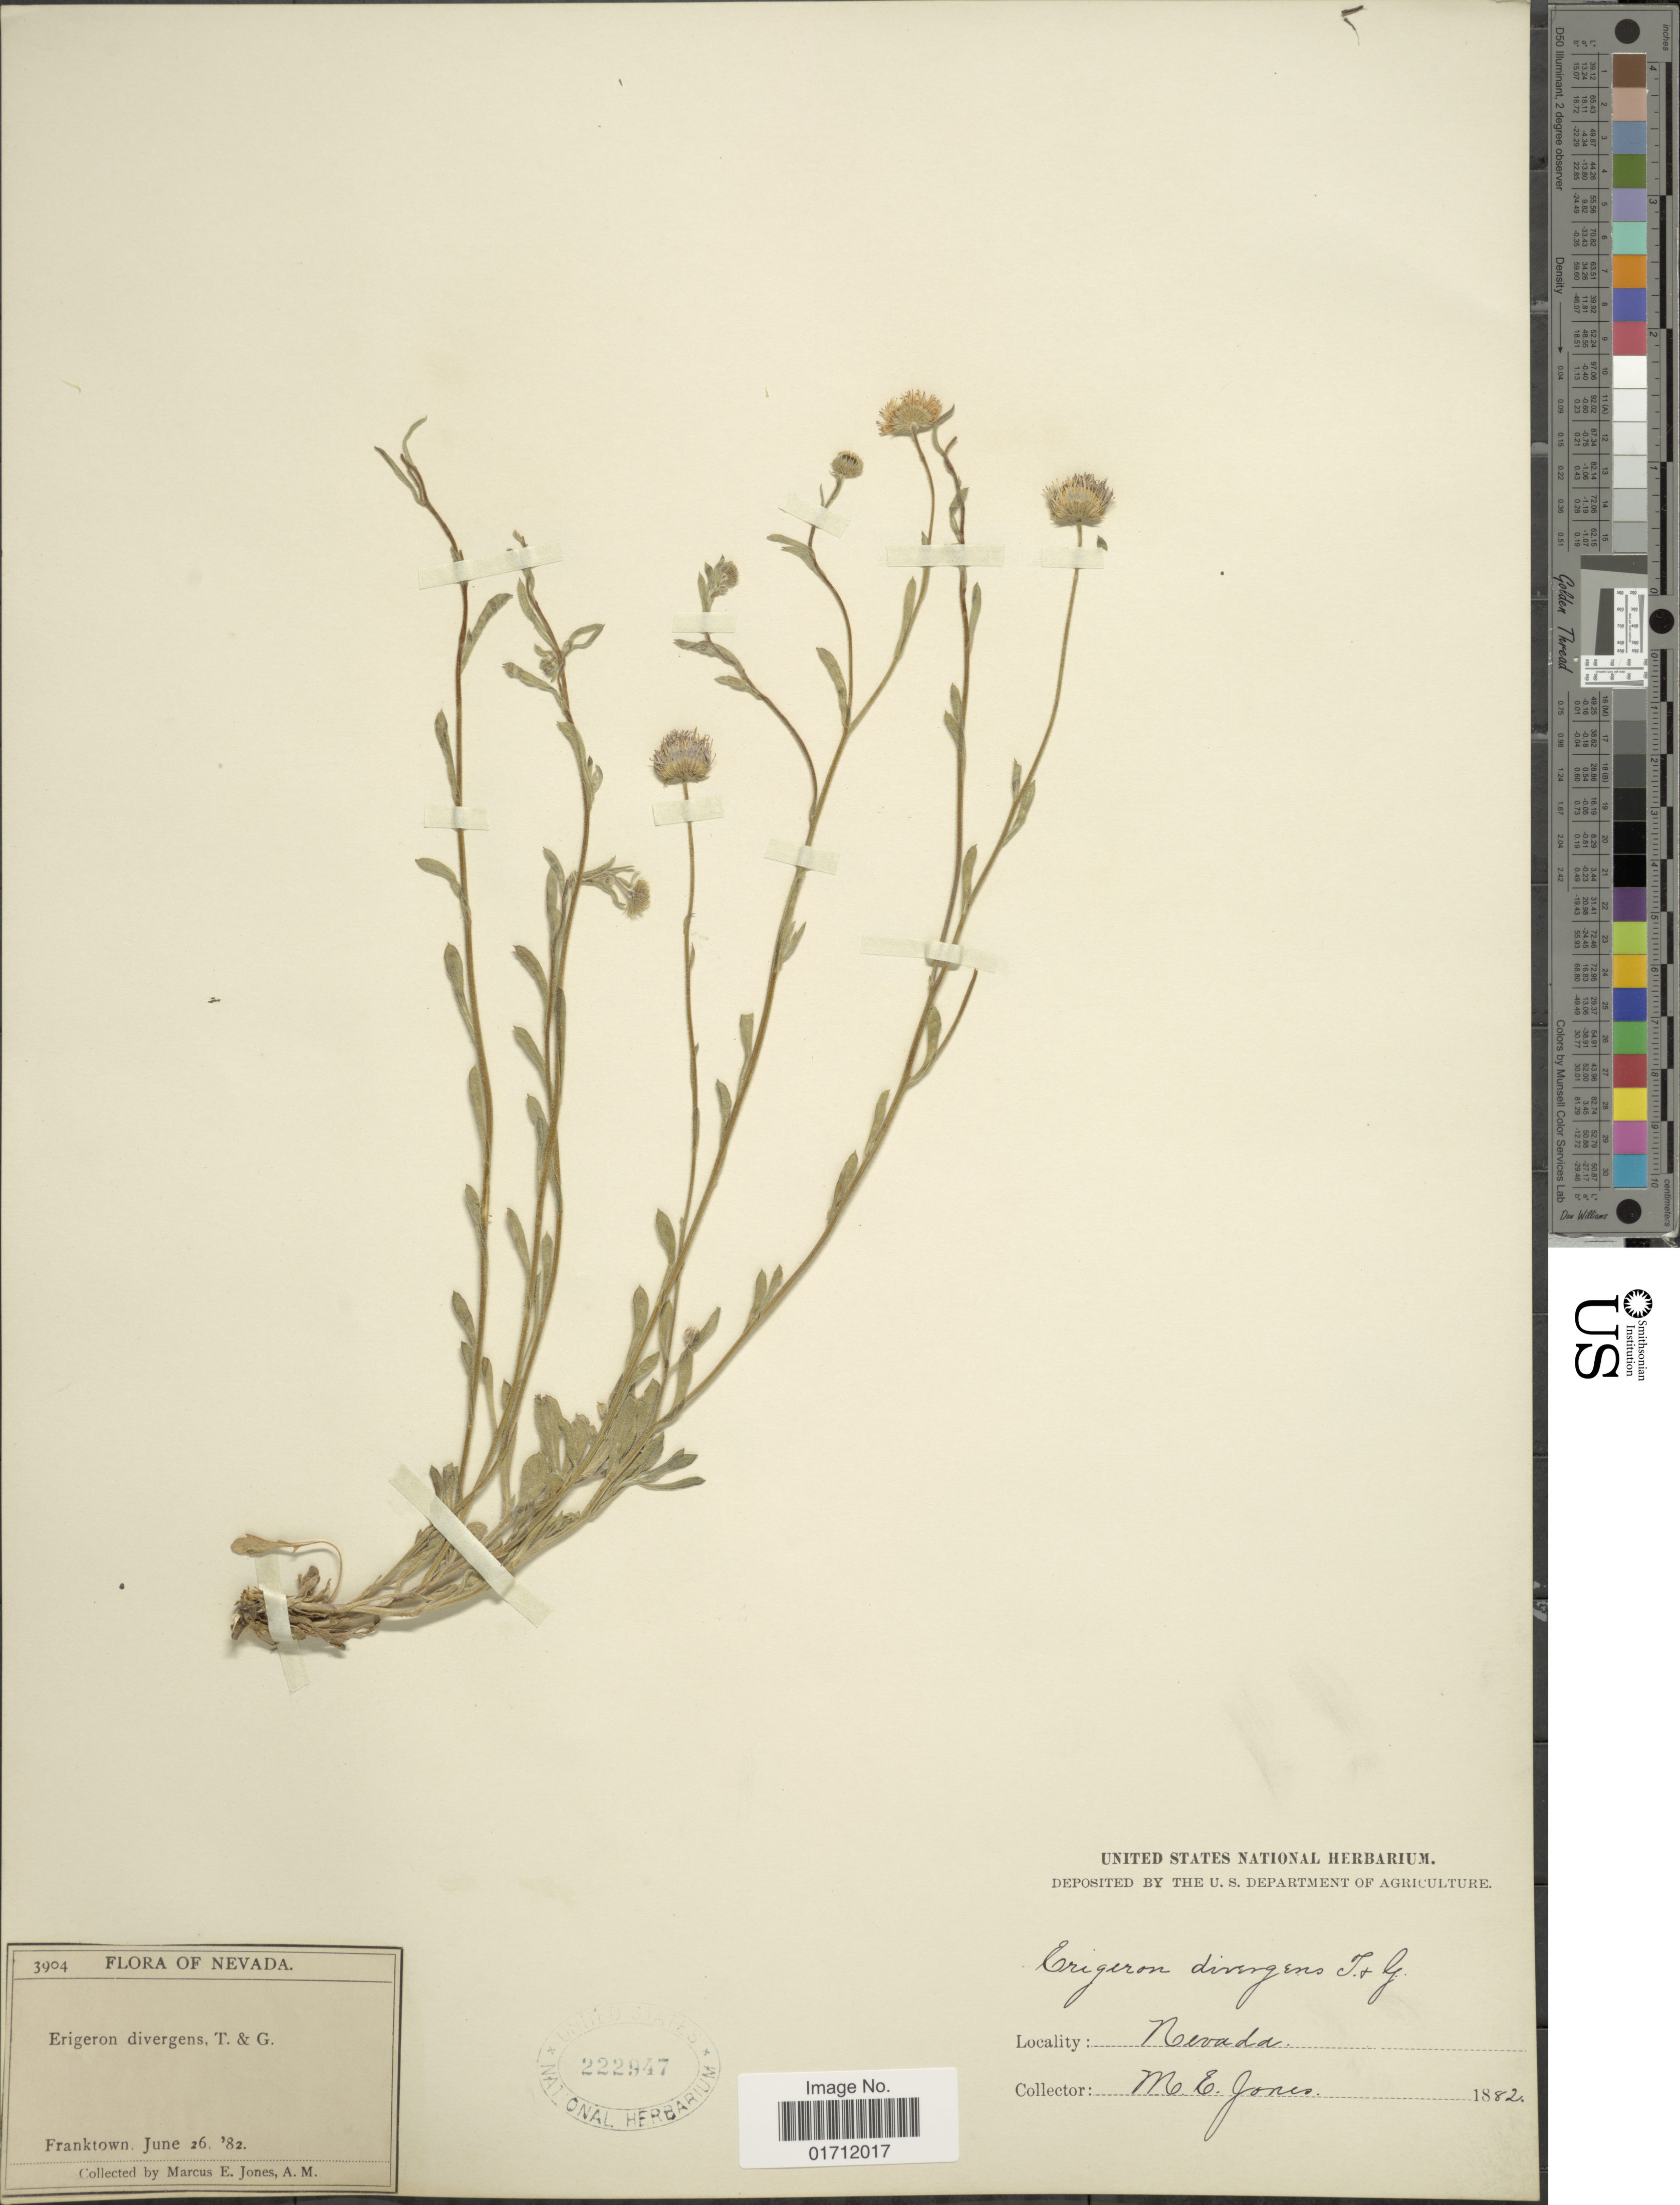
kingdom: Plantae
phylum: Tracheophyta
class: Magnoliopsida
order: Asterales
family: Asteraceae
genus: Erigeron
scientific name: Erigeron divergens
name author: Torr. & A. Gray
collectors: M. E. Jones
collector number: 3904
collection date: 1882-06-26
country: United States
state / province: Nevada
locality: Franktown.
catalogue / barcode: US 222947